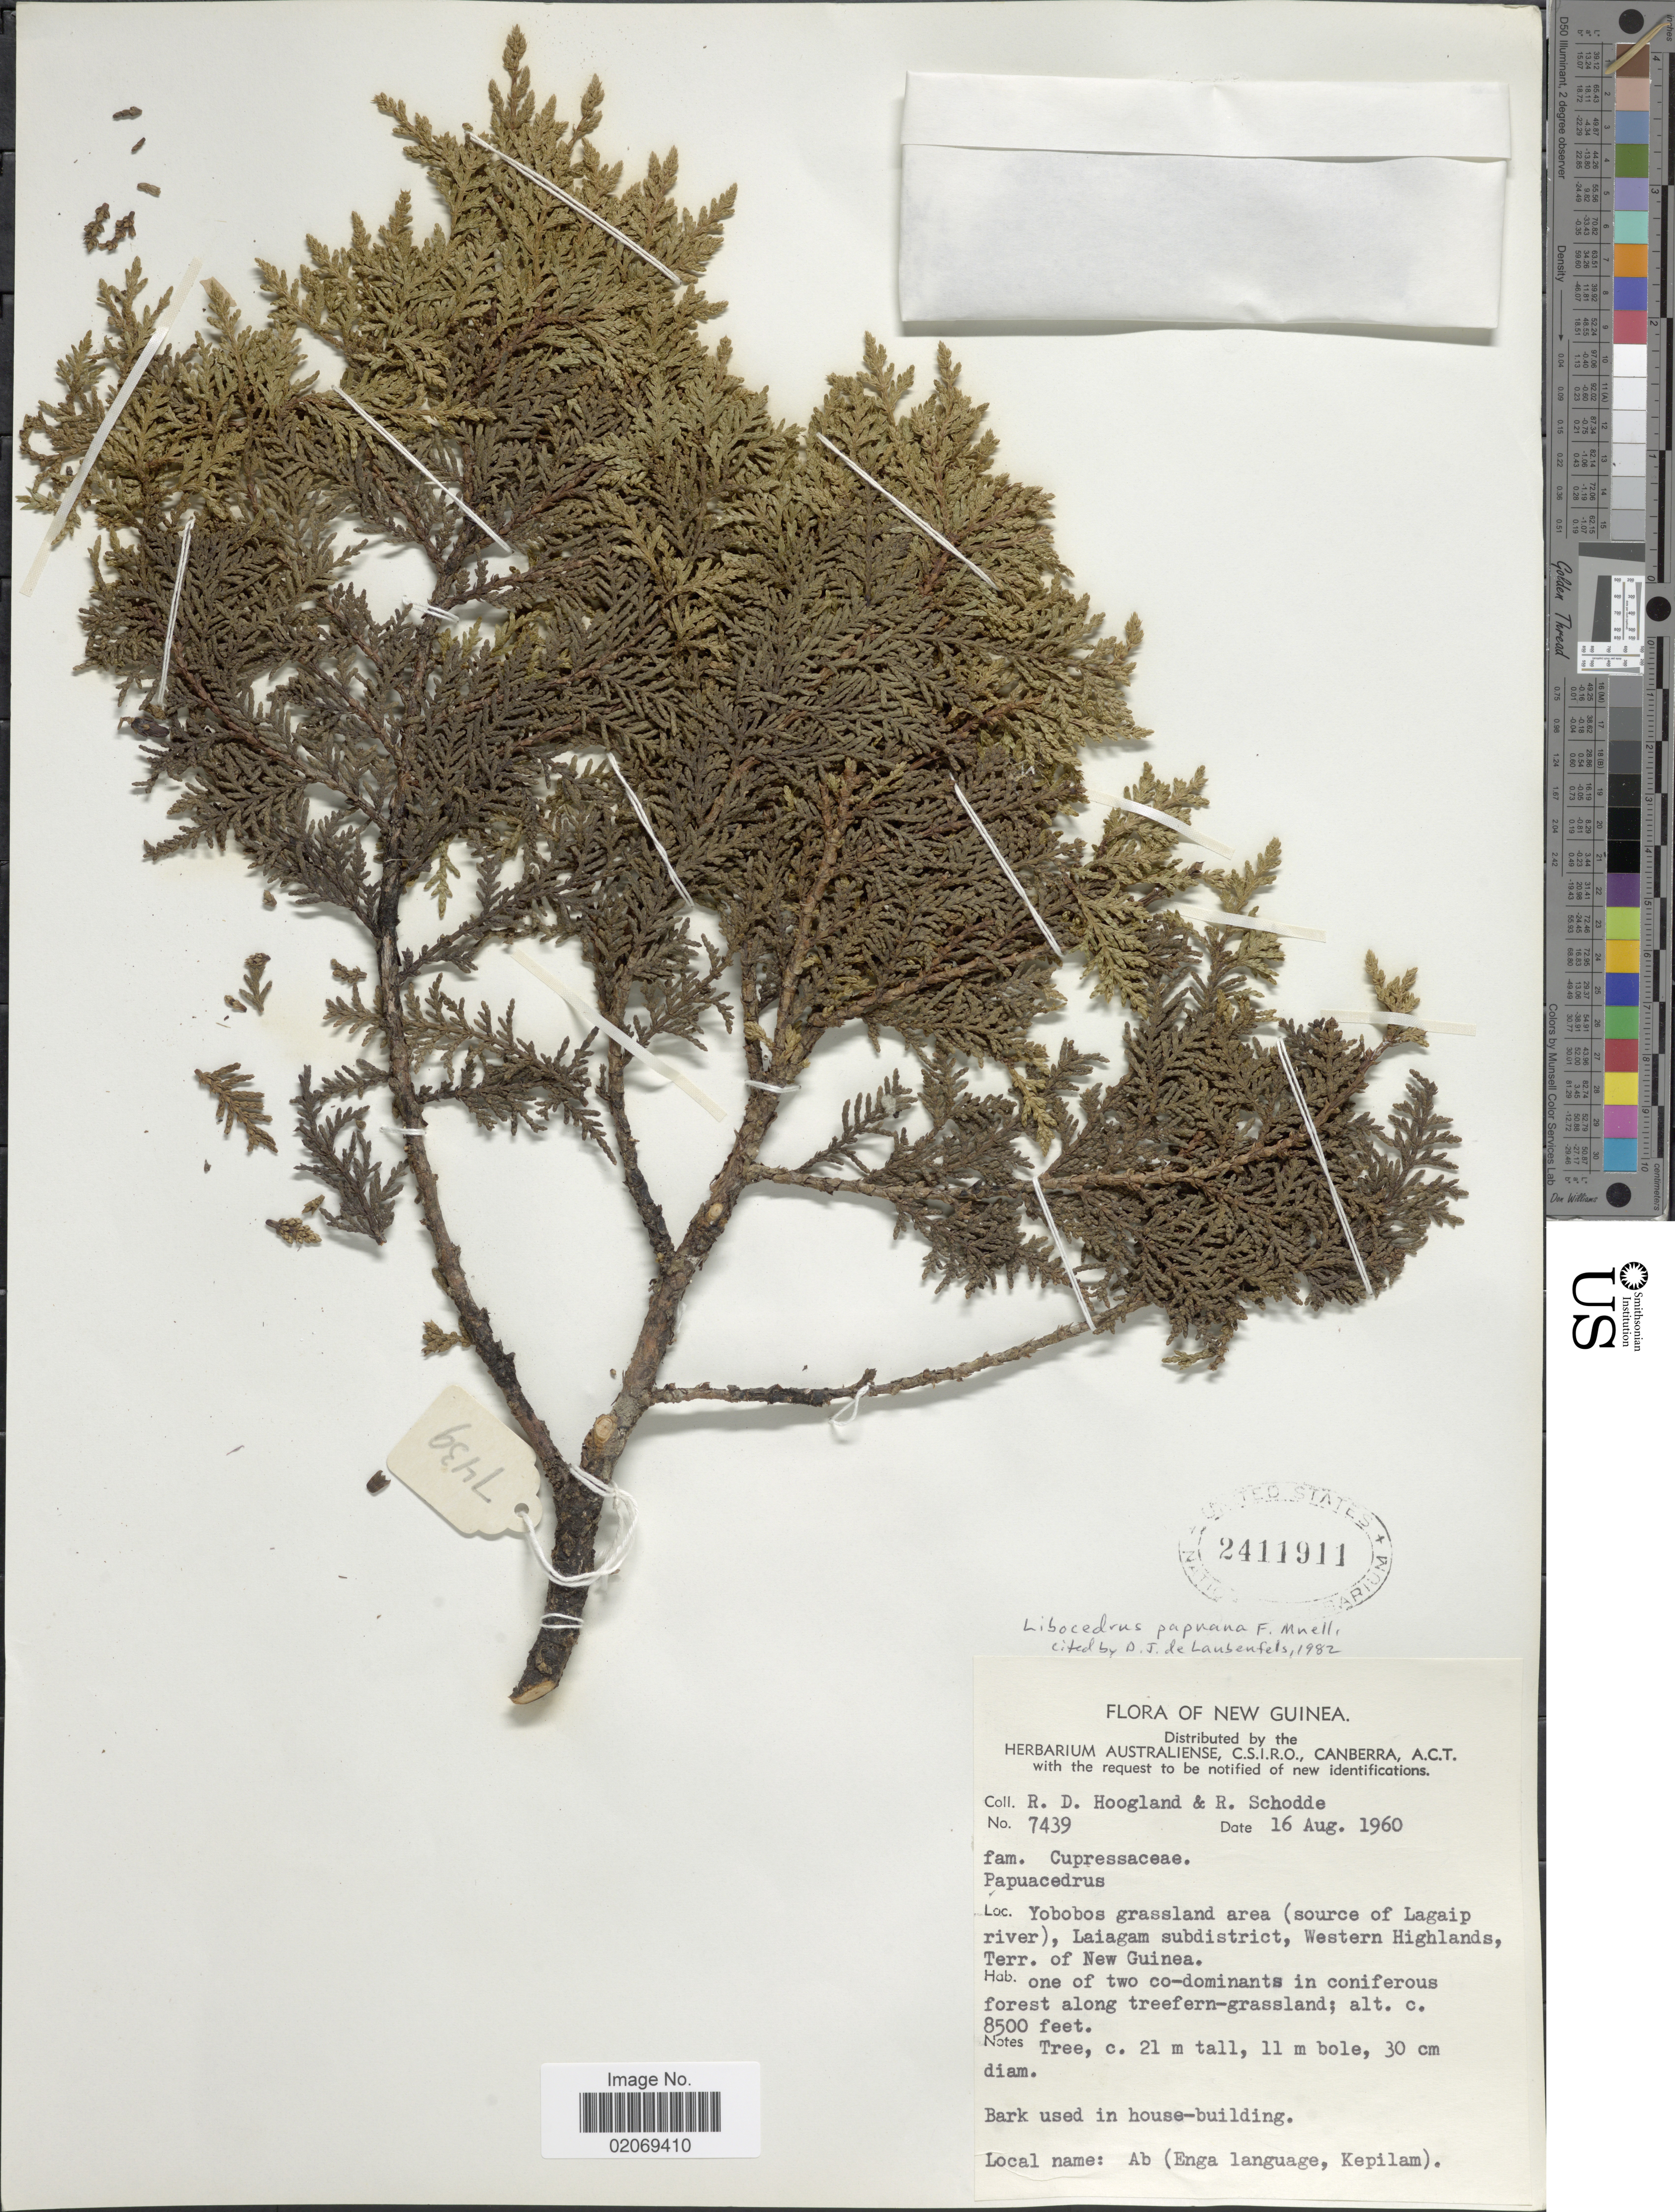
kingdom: Plantae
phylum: Tracheophyta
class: Pinopsida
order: Pinales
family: Cupressaceae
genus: Libocedrus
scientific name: Libocedrus papuana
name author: F. Muell.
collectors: R. D. Hoogland & R. Schodde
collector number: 7439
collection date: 1960-08-16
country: Papua New Guinea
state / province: Western Highlands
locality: New Guinea, Yobobos grassland area (source of Lagaip river), Laiagam subdistrict, Terr of New Guinea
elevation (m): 2591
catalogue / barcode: US 2411911